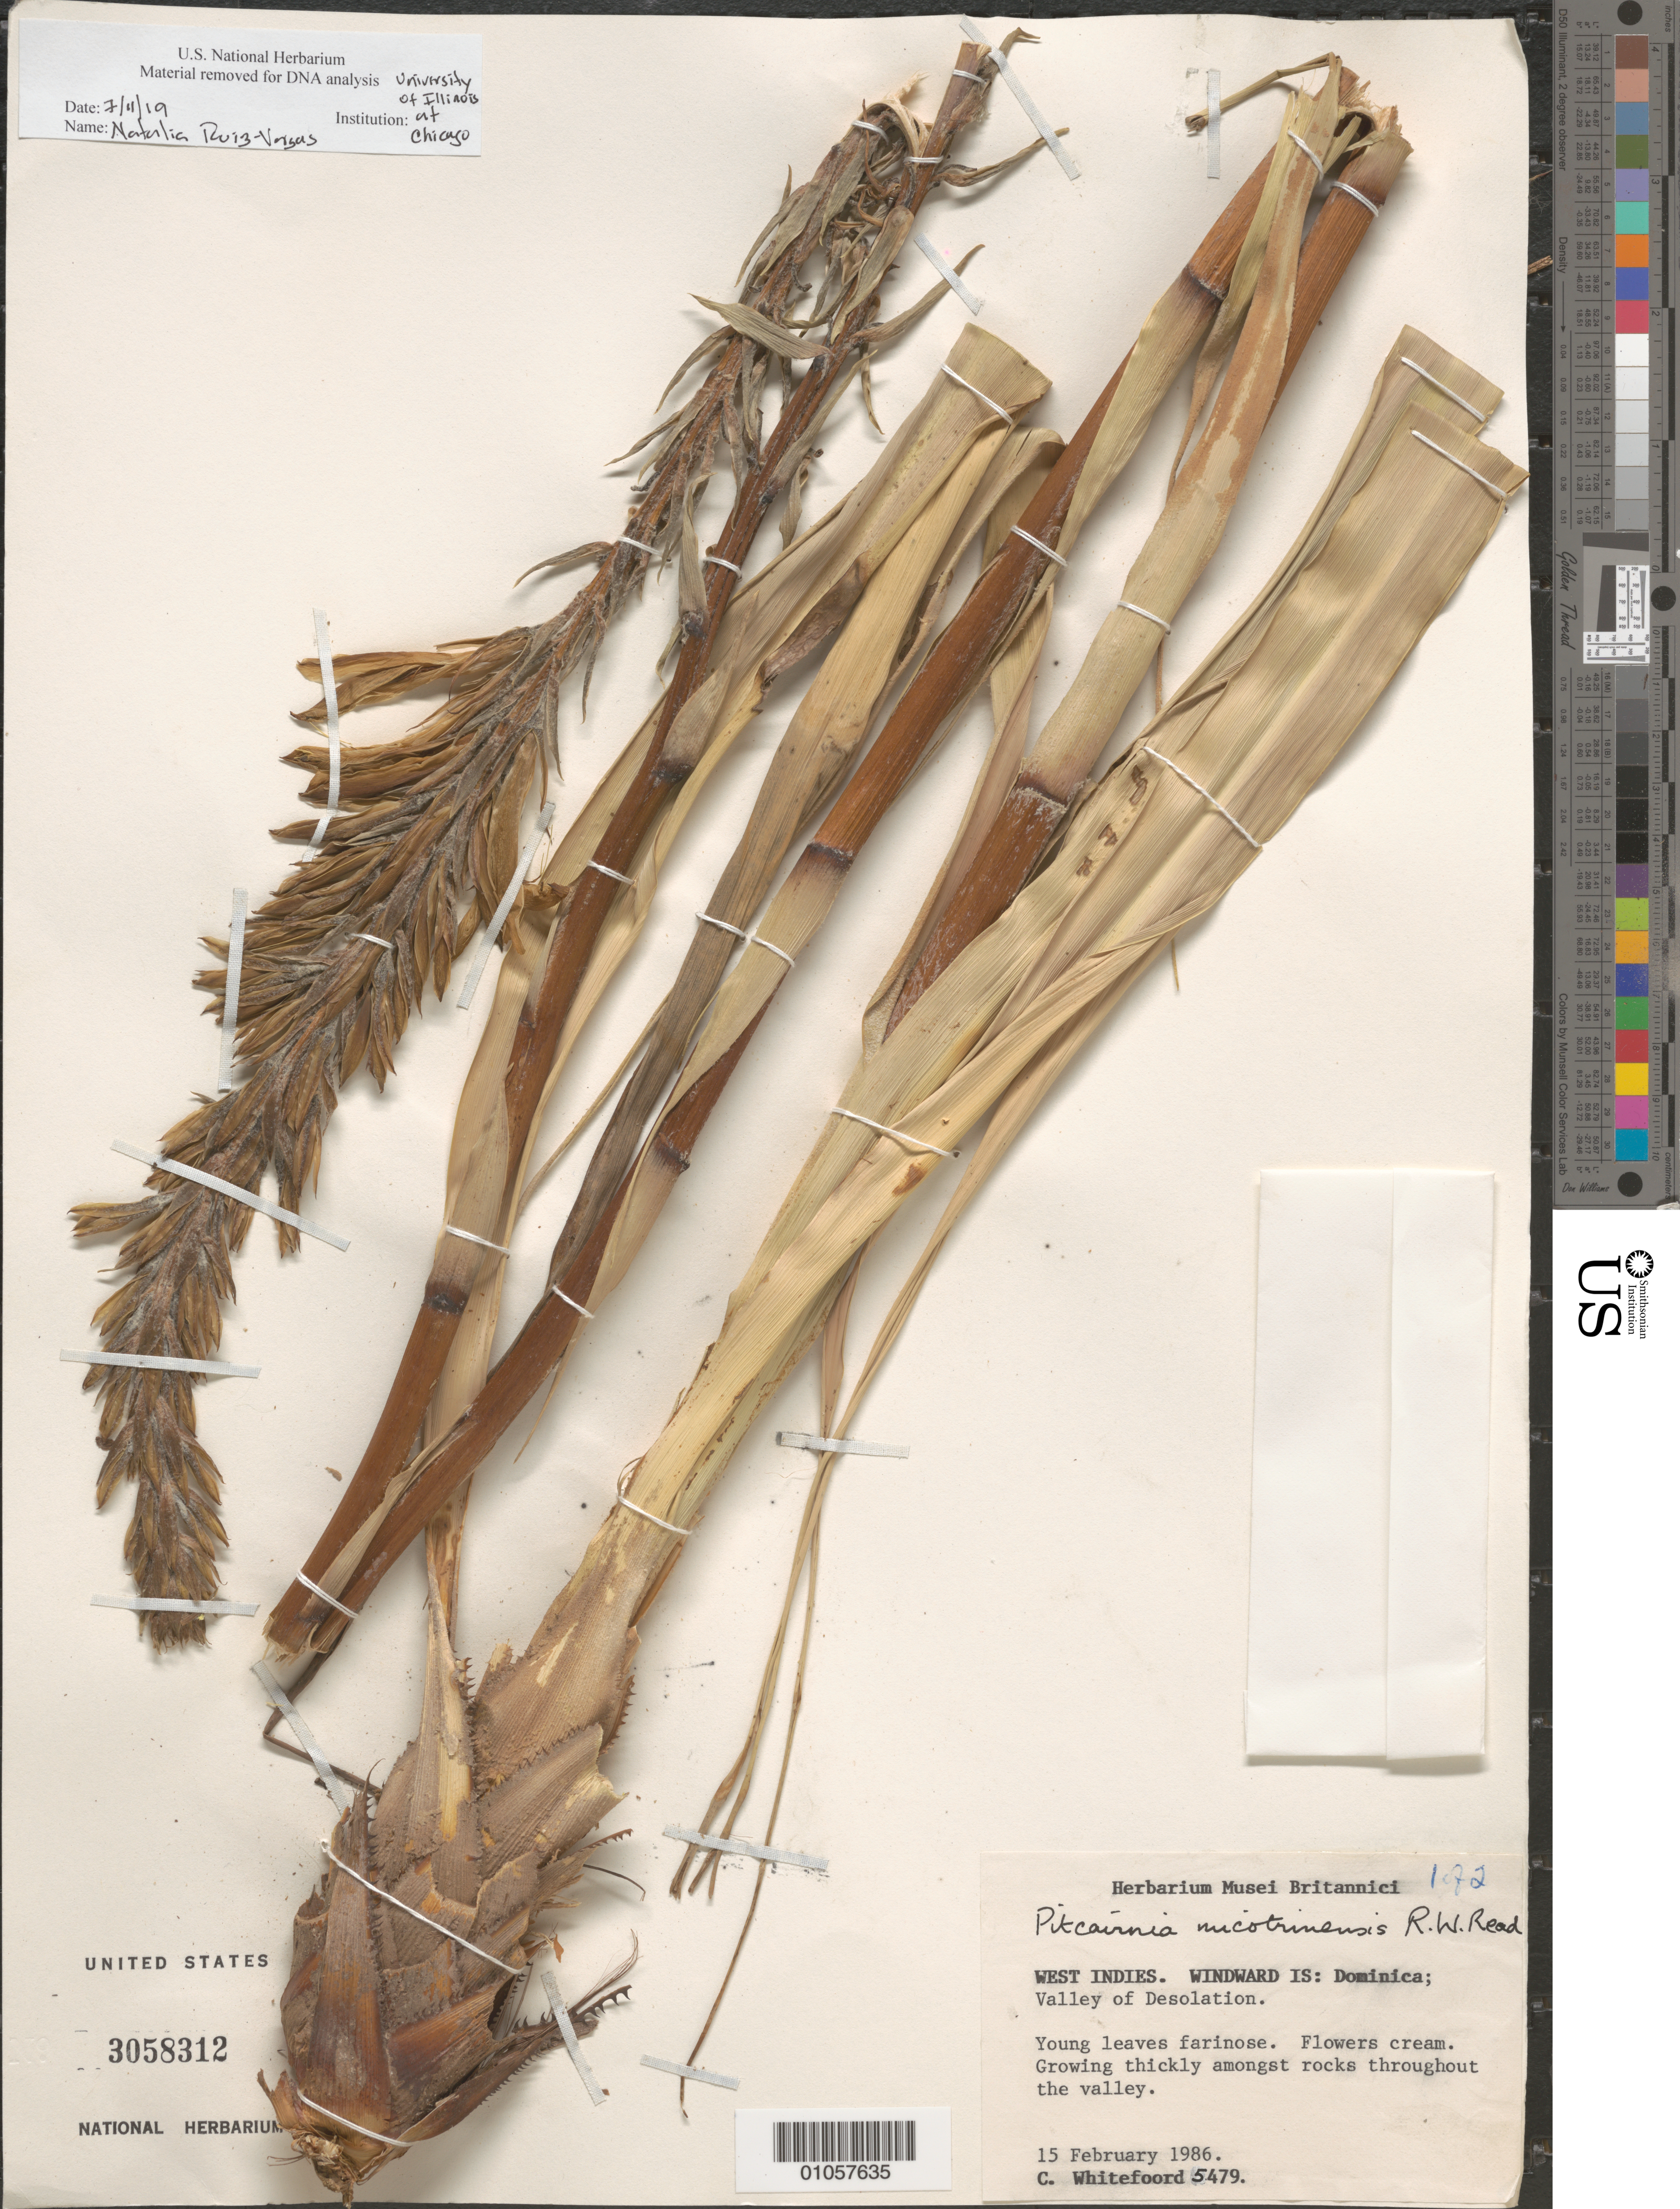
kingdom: Plantae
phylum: Tracheophyta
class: Liliopsida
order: Poales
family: Bromeliaceae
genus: Pitcairnia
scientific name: Pitcairnia micotrinensis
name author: Read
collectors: C. Whitefoord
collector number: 5479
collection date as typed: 15 Feb 1986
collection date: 1986-02-15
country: Dominica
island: Dominica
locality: Valley of Desolation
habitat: Growing thickly amongst rocks throughout the valley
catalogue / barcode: US 3058312